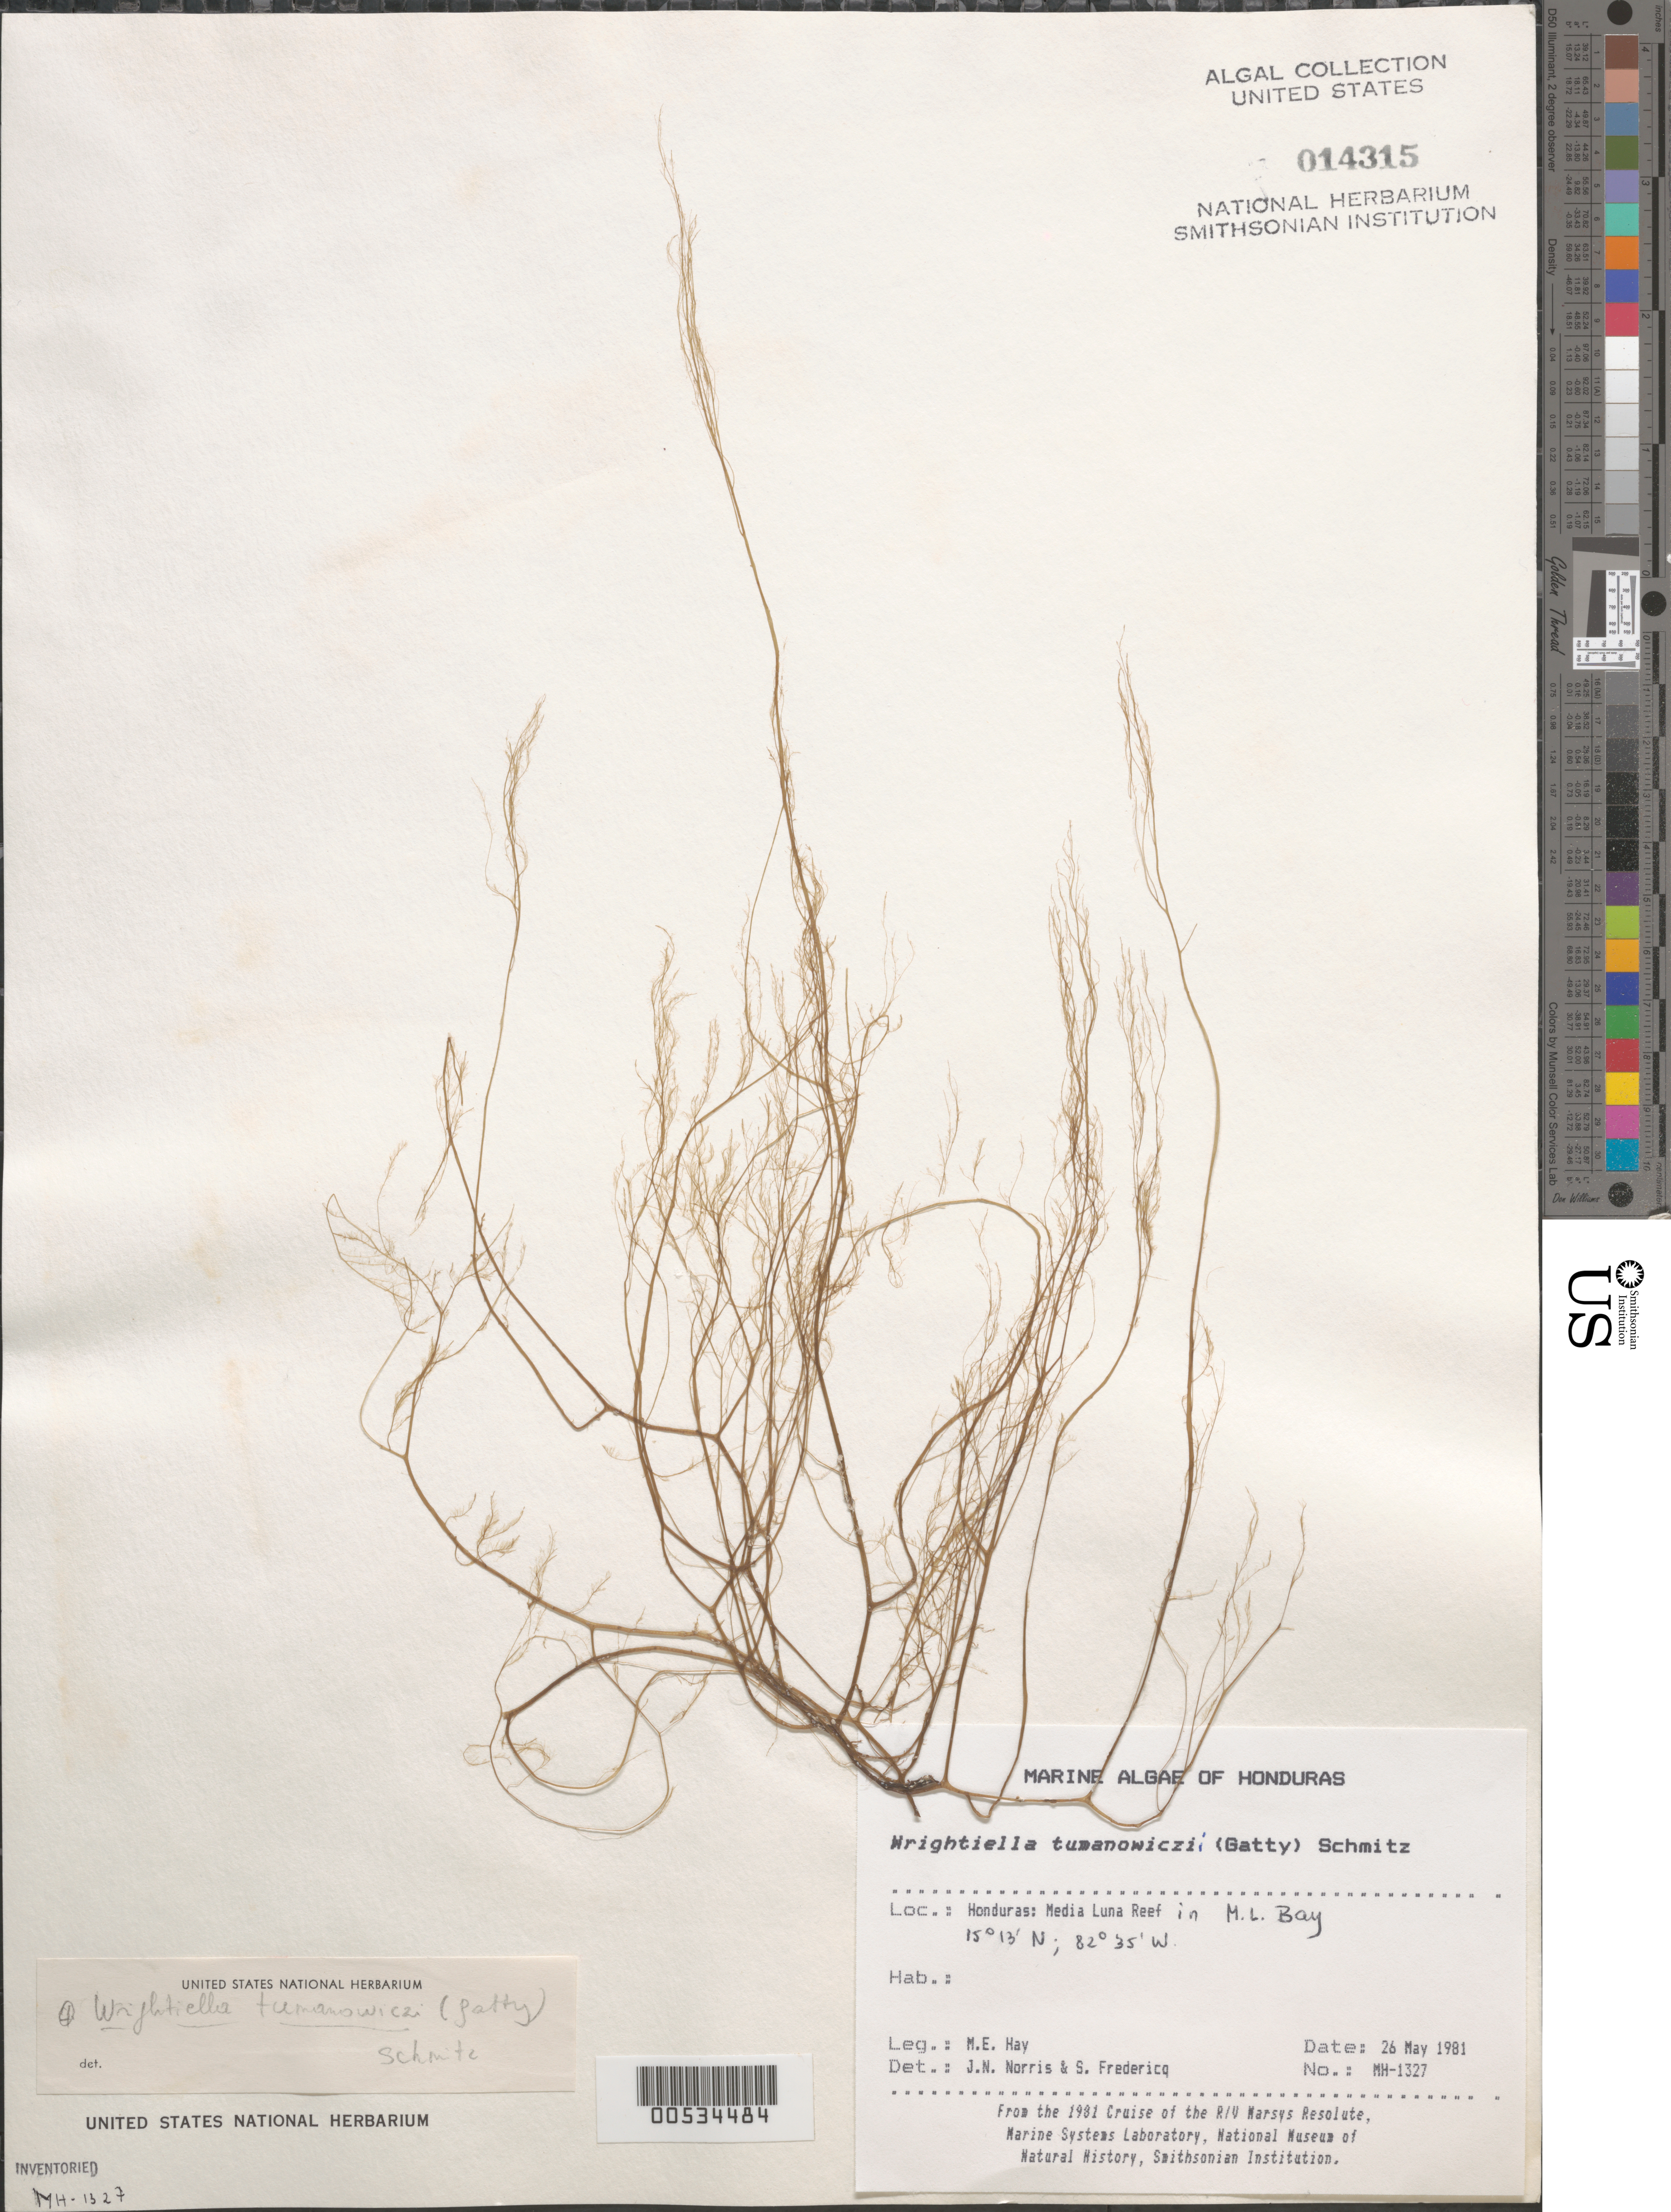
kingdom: Plantae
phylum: Rhodophyta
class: Florideophyceae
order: Ceramiales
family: Rhodomelaceae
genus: Wrightiella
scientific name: Wrightiella tumanowiczii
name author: (Gatty ex Harv.) F. Schmitz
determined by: Norris, J. N.; Fredericq, S.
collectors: M. E. Hay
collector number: MEH-1327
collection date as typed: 26 May 1981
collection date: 1981-05-26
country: Honduras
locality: Media Luna Reef, Media Luna Bay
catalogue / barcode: US 14315